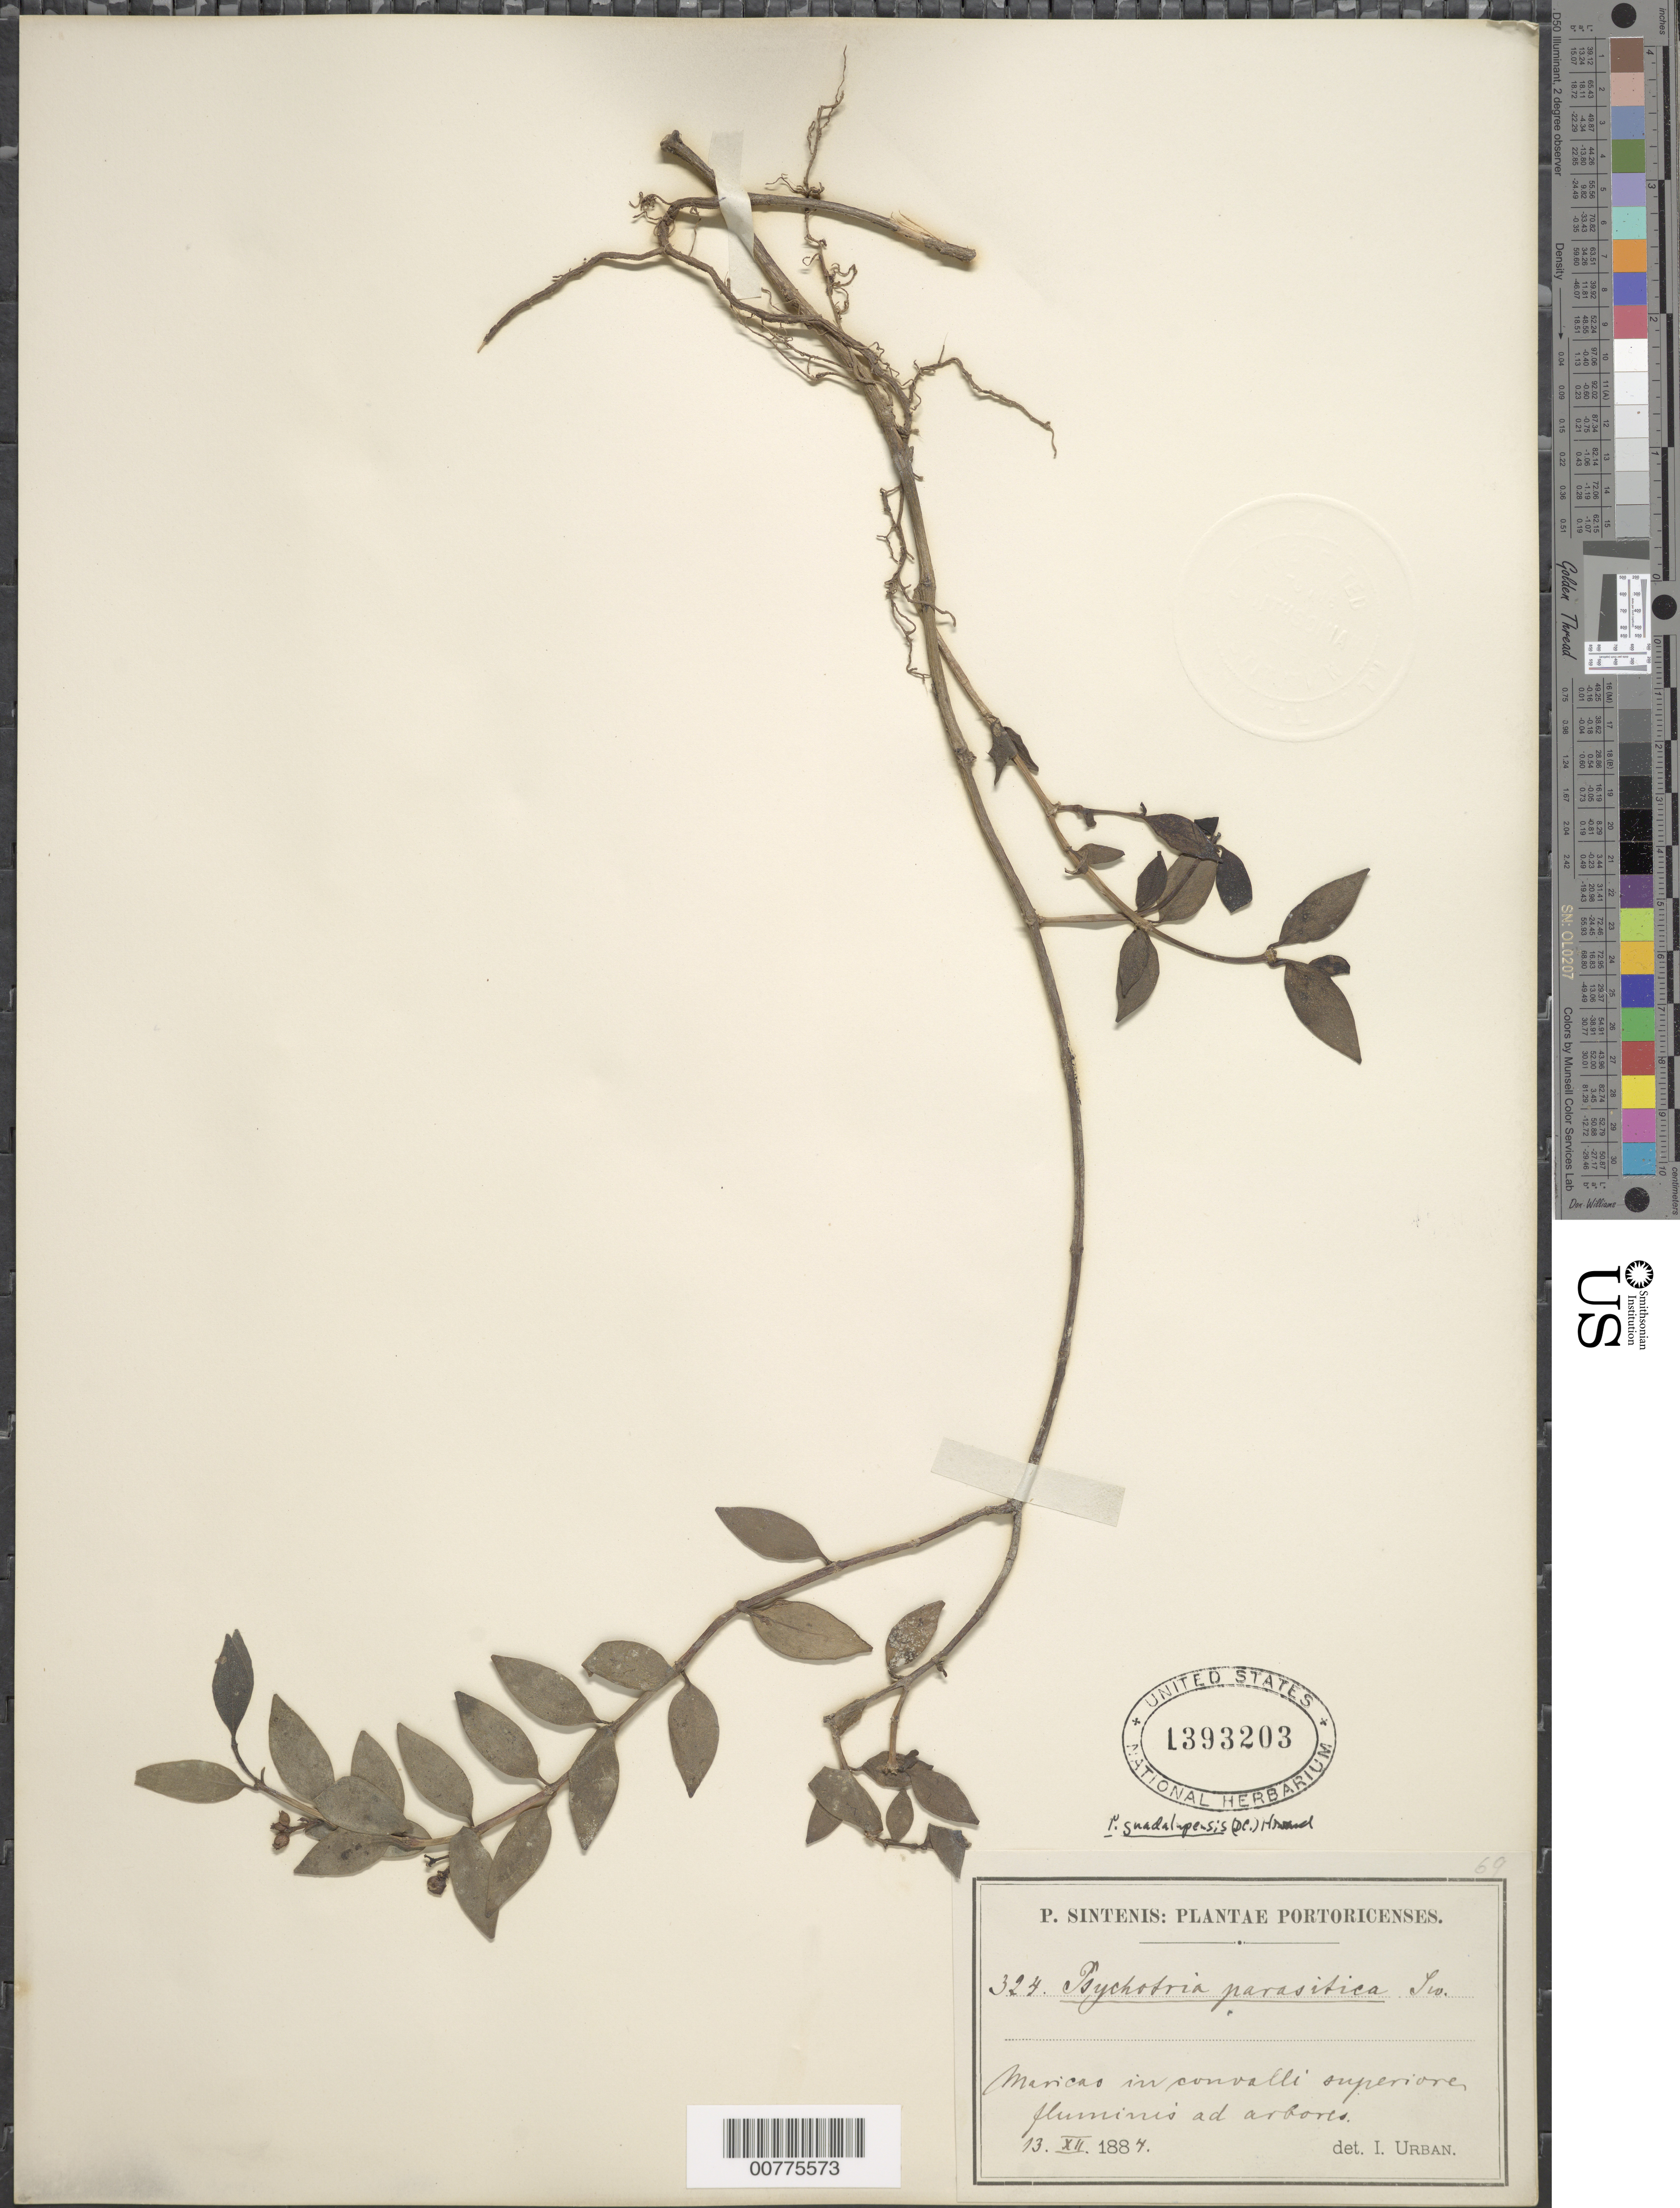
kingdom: Plantae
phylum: Tracheophyta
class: Magnoliopsida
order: Gentianales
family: Rubiaceae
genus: Notopleura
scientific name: Notopleura guadalupensis subsp. grosourdieana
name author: (Baill.) C.M. Taylor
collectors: P. Sintenis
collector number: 324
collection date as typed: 13 Dec 1884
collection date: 1884-12-13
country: Puerto Rico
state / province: Maricao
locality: Maricao, in convalli superiore fluminis ad arbores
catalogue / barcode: US 1393203